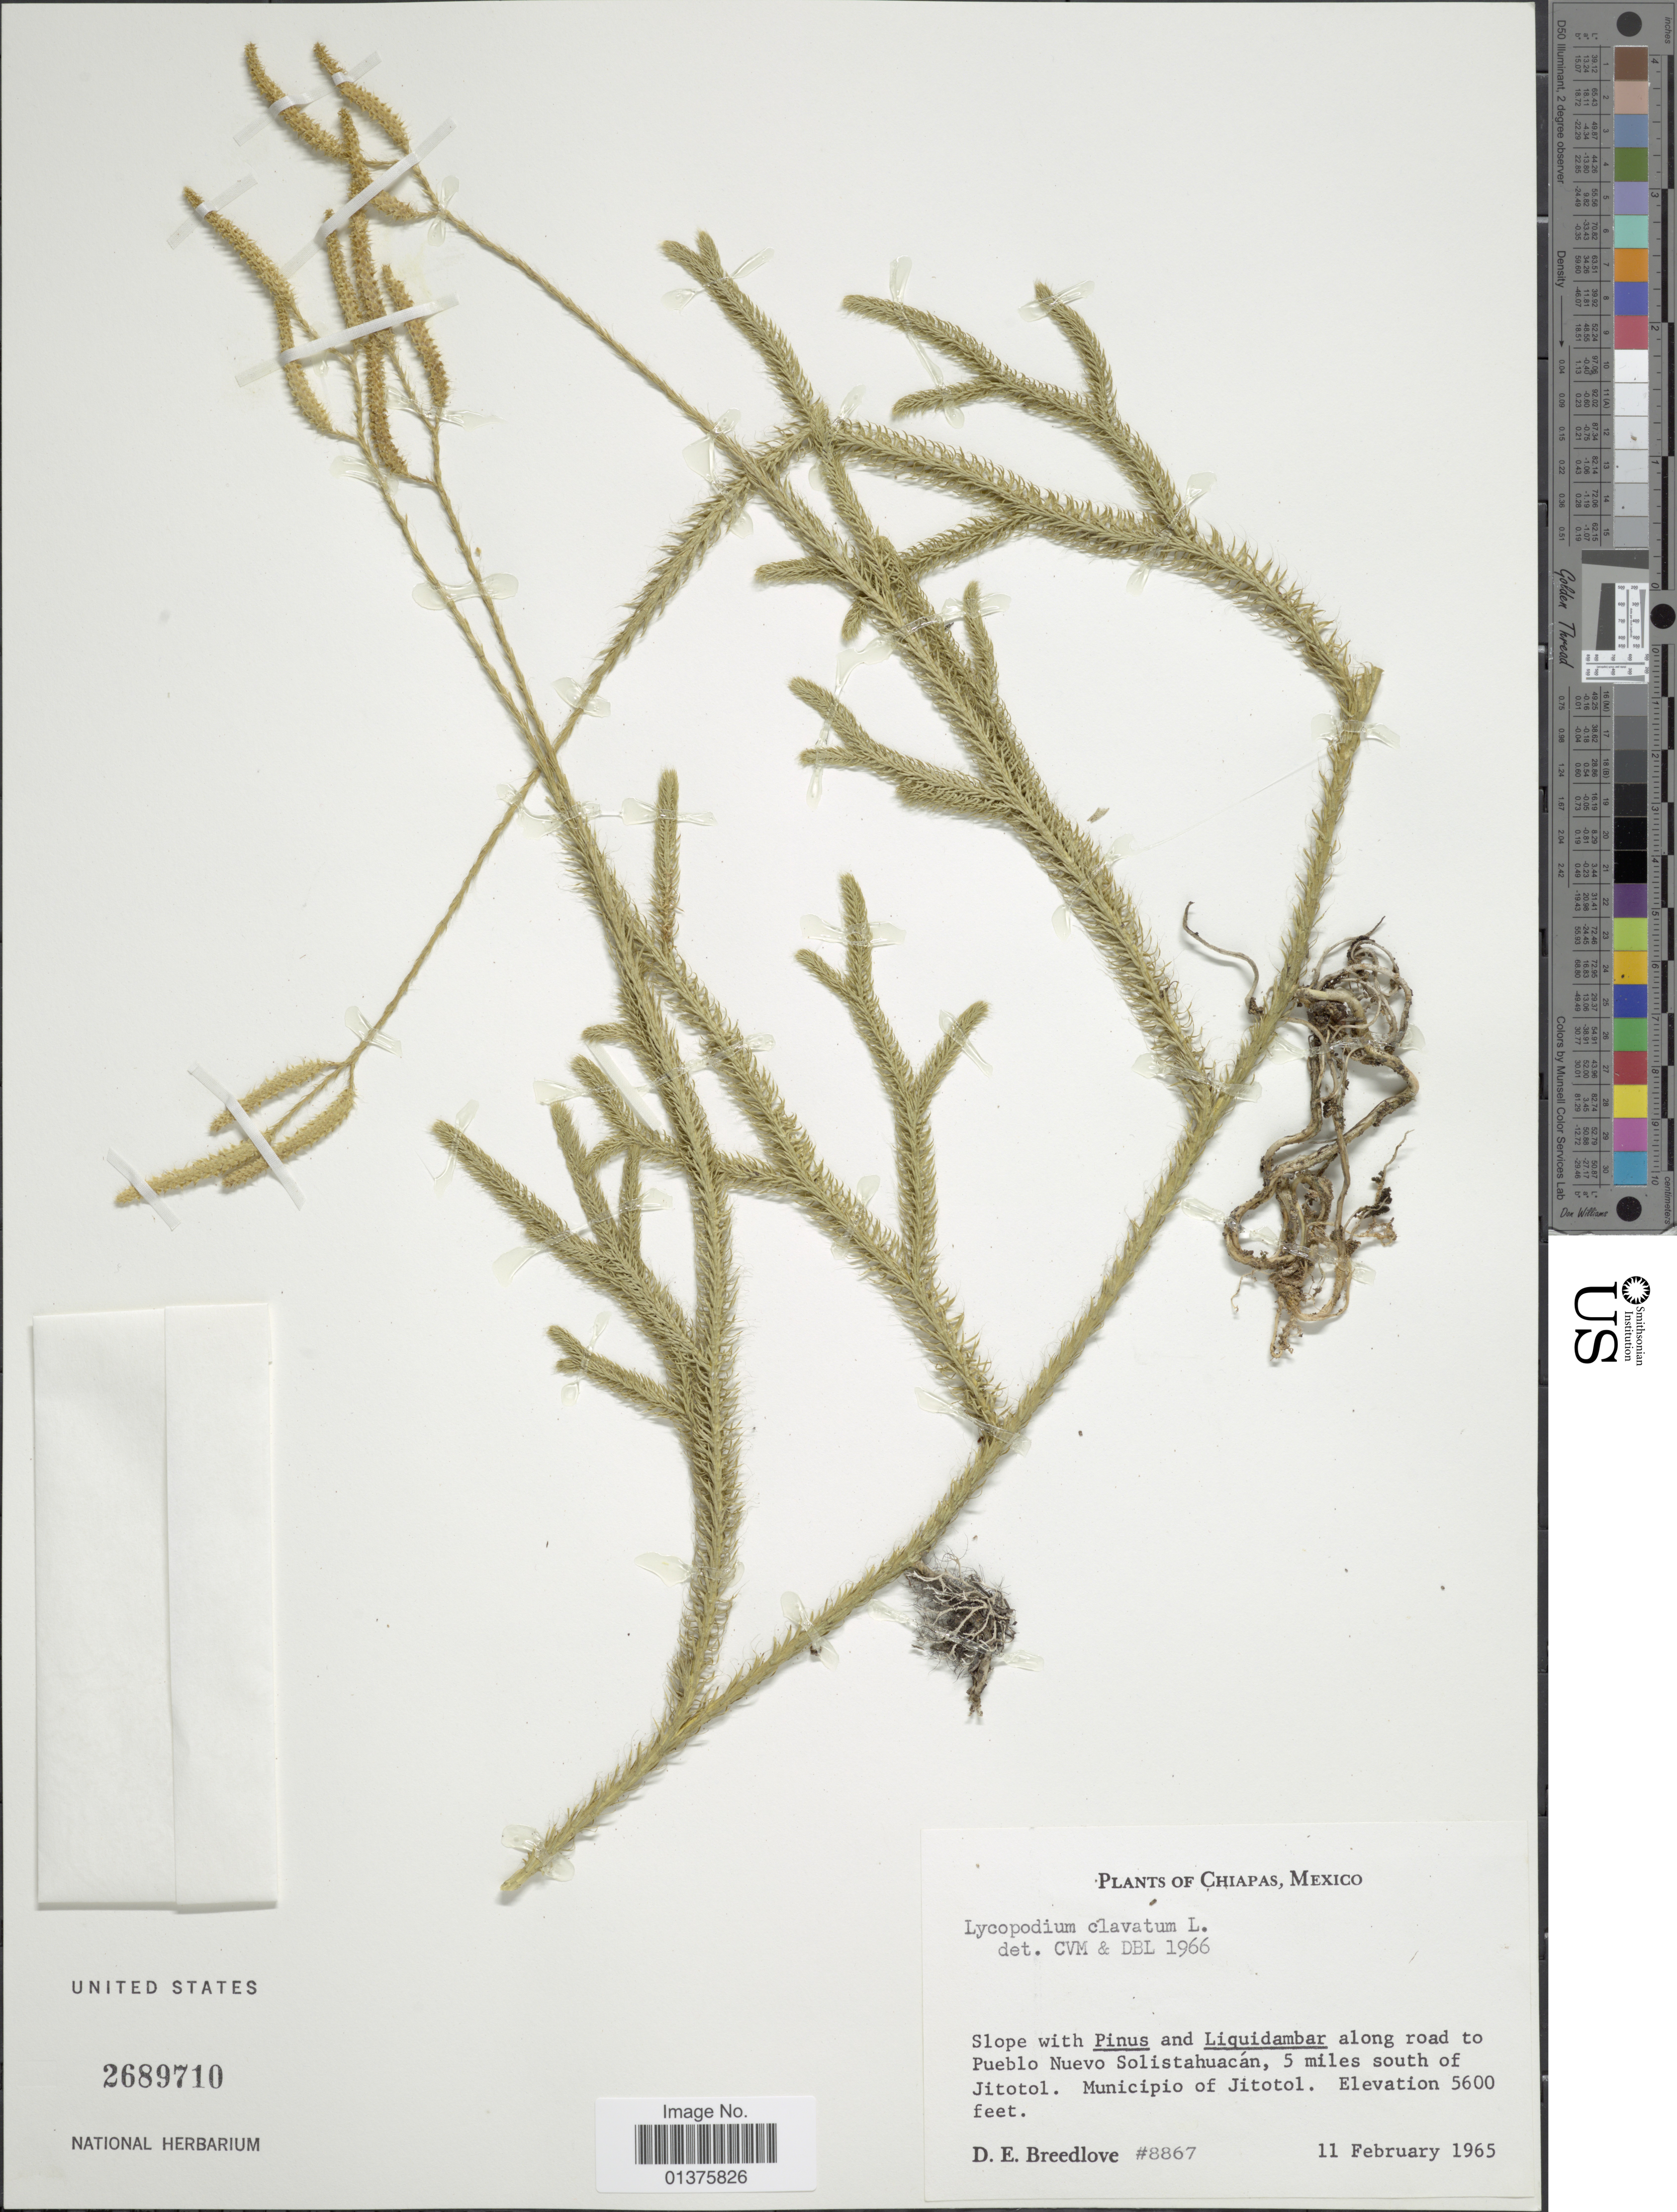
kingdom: Plantae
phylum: Tracheophyta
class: Lycopodiopsida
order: Lycopodiales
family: Lycopodiaceae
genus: Lycopodium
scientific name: Lycopodium clavatum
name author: L.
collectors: D. E. Breedlove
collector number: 8867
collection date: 1965-02-11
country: Mexico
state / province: Chiapas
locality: Along road to Pueblo Nuevo Solistahuacán, 5miles south of Jitotol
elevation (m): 1707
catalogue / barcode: US 2689710